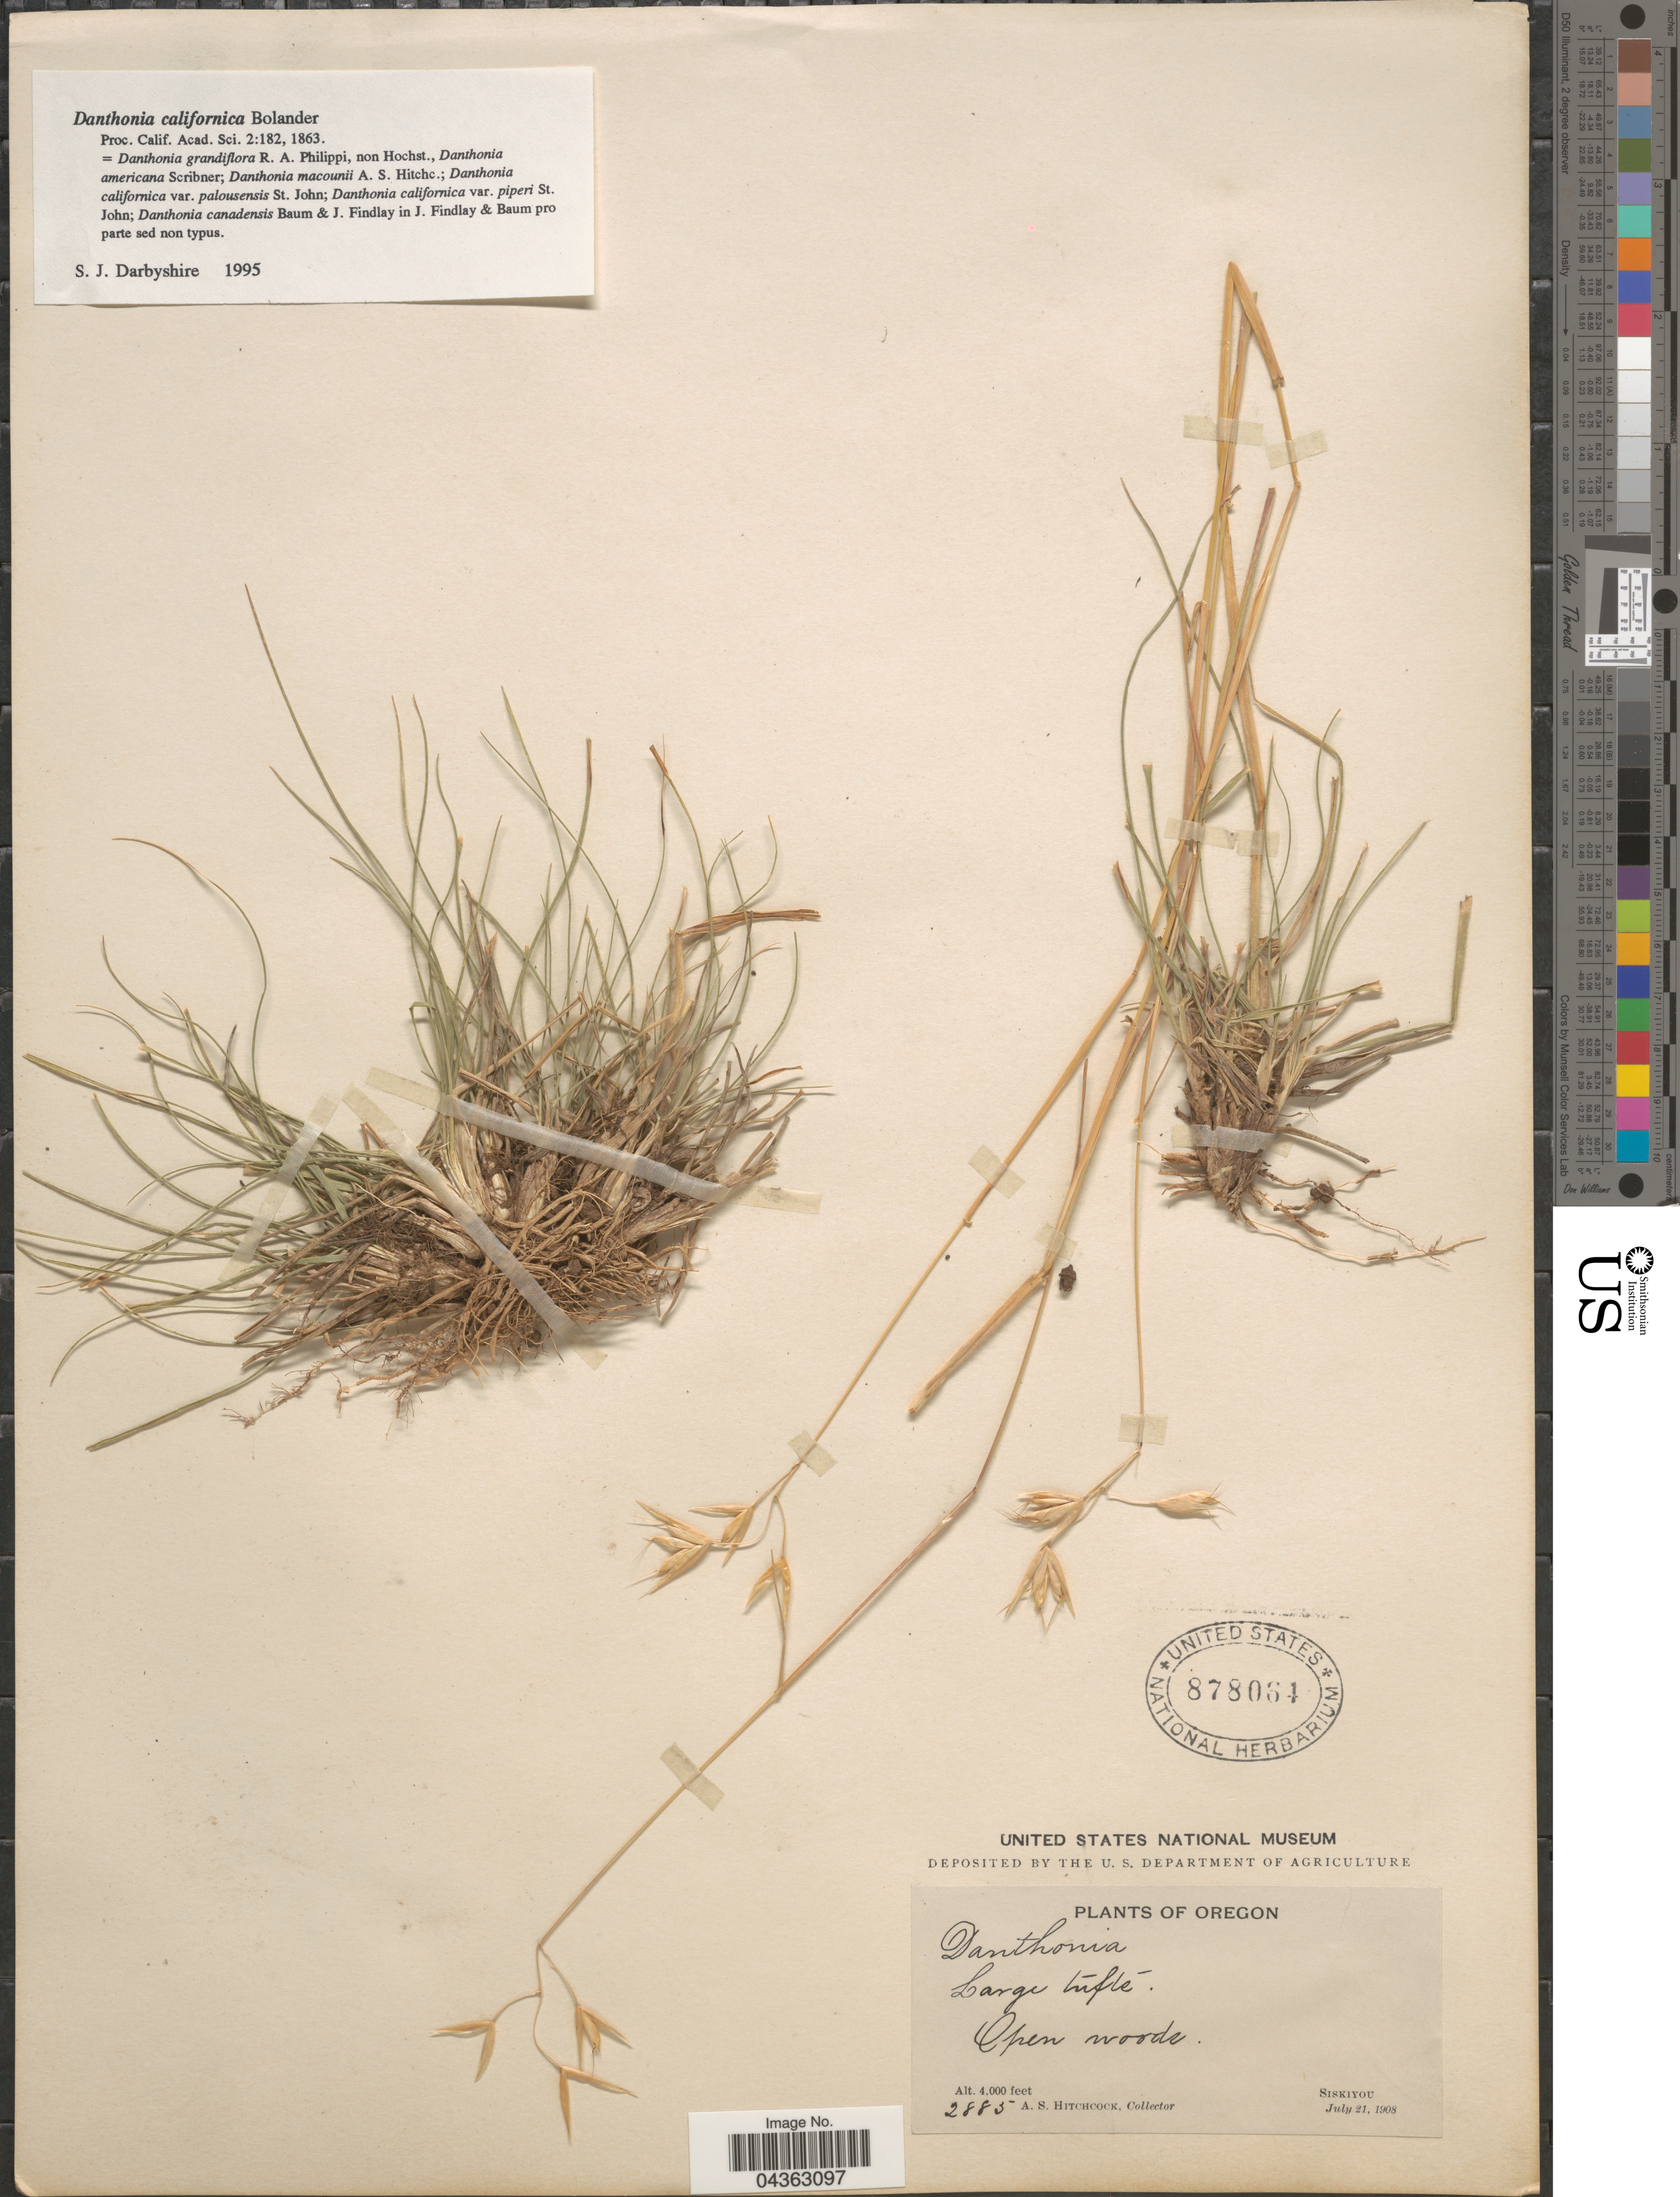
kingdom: Plantae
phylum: Tracheophyta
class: Liliopsida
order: Poales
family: Poaceae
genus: Danthonia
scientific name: Danthonia californica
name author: Bol.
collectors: A. S. Hitchcock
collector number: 2885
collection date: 1908-07-21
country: United States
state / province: Oregon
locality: Open woods. Siskiyou.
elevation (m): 1219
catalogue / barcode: US 878064